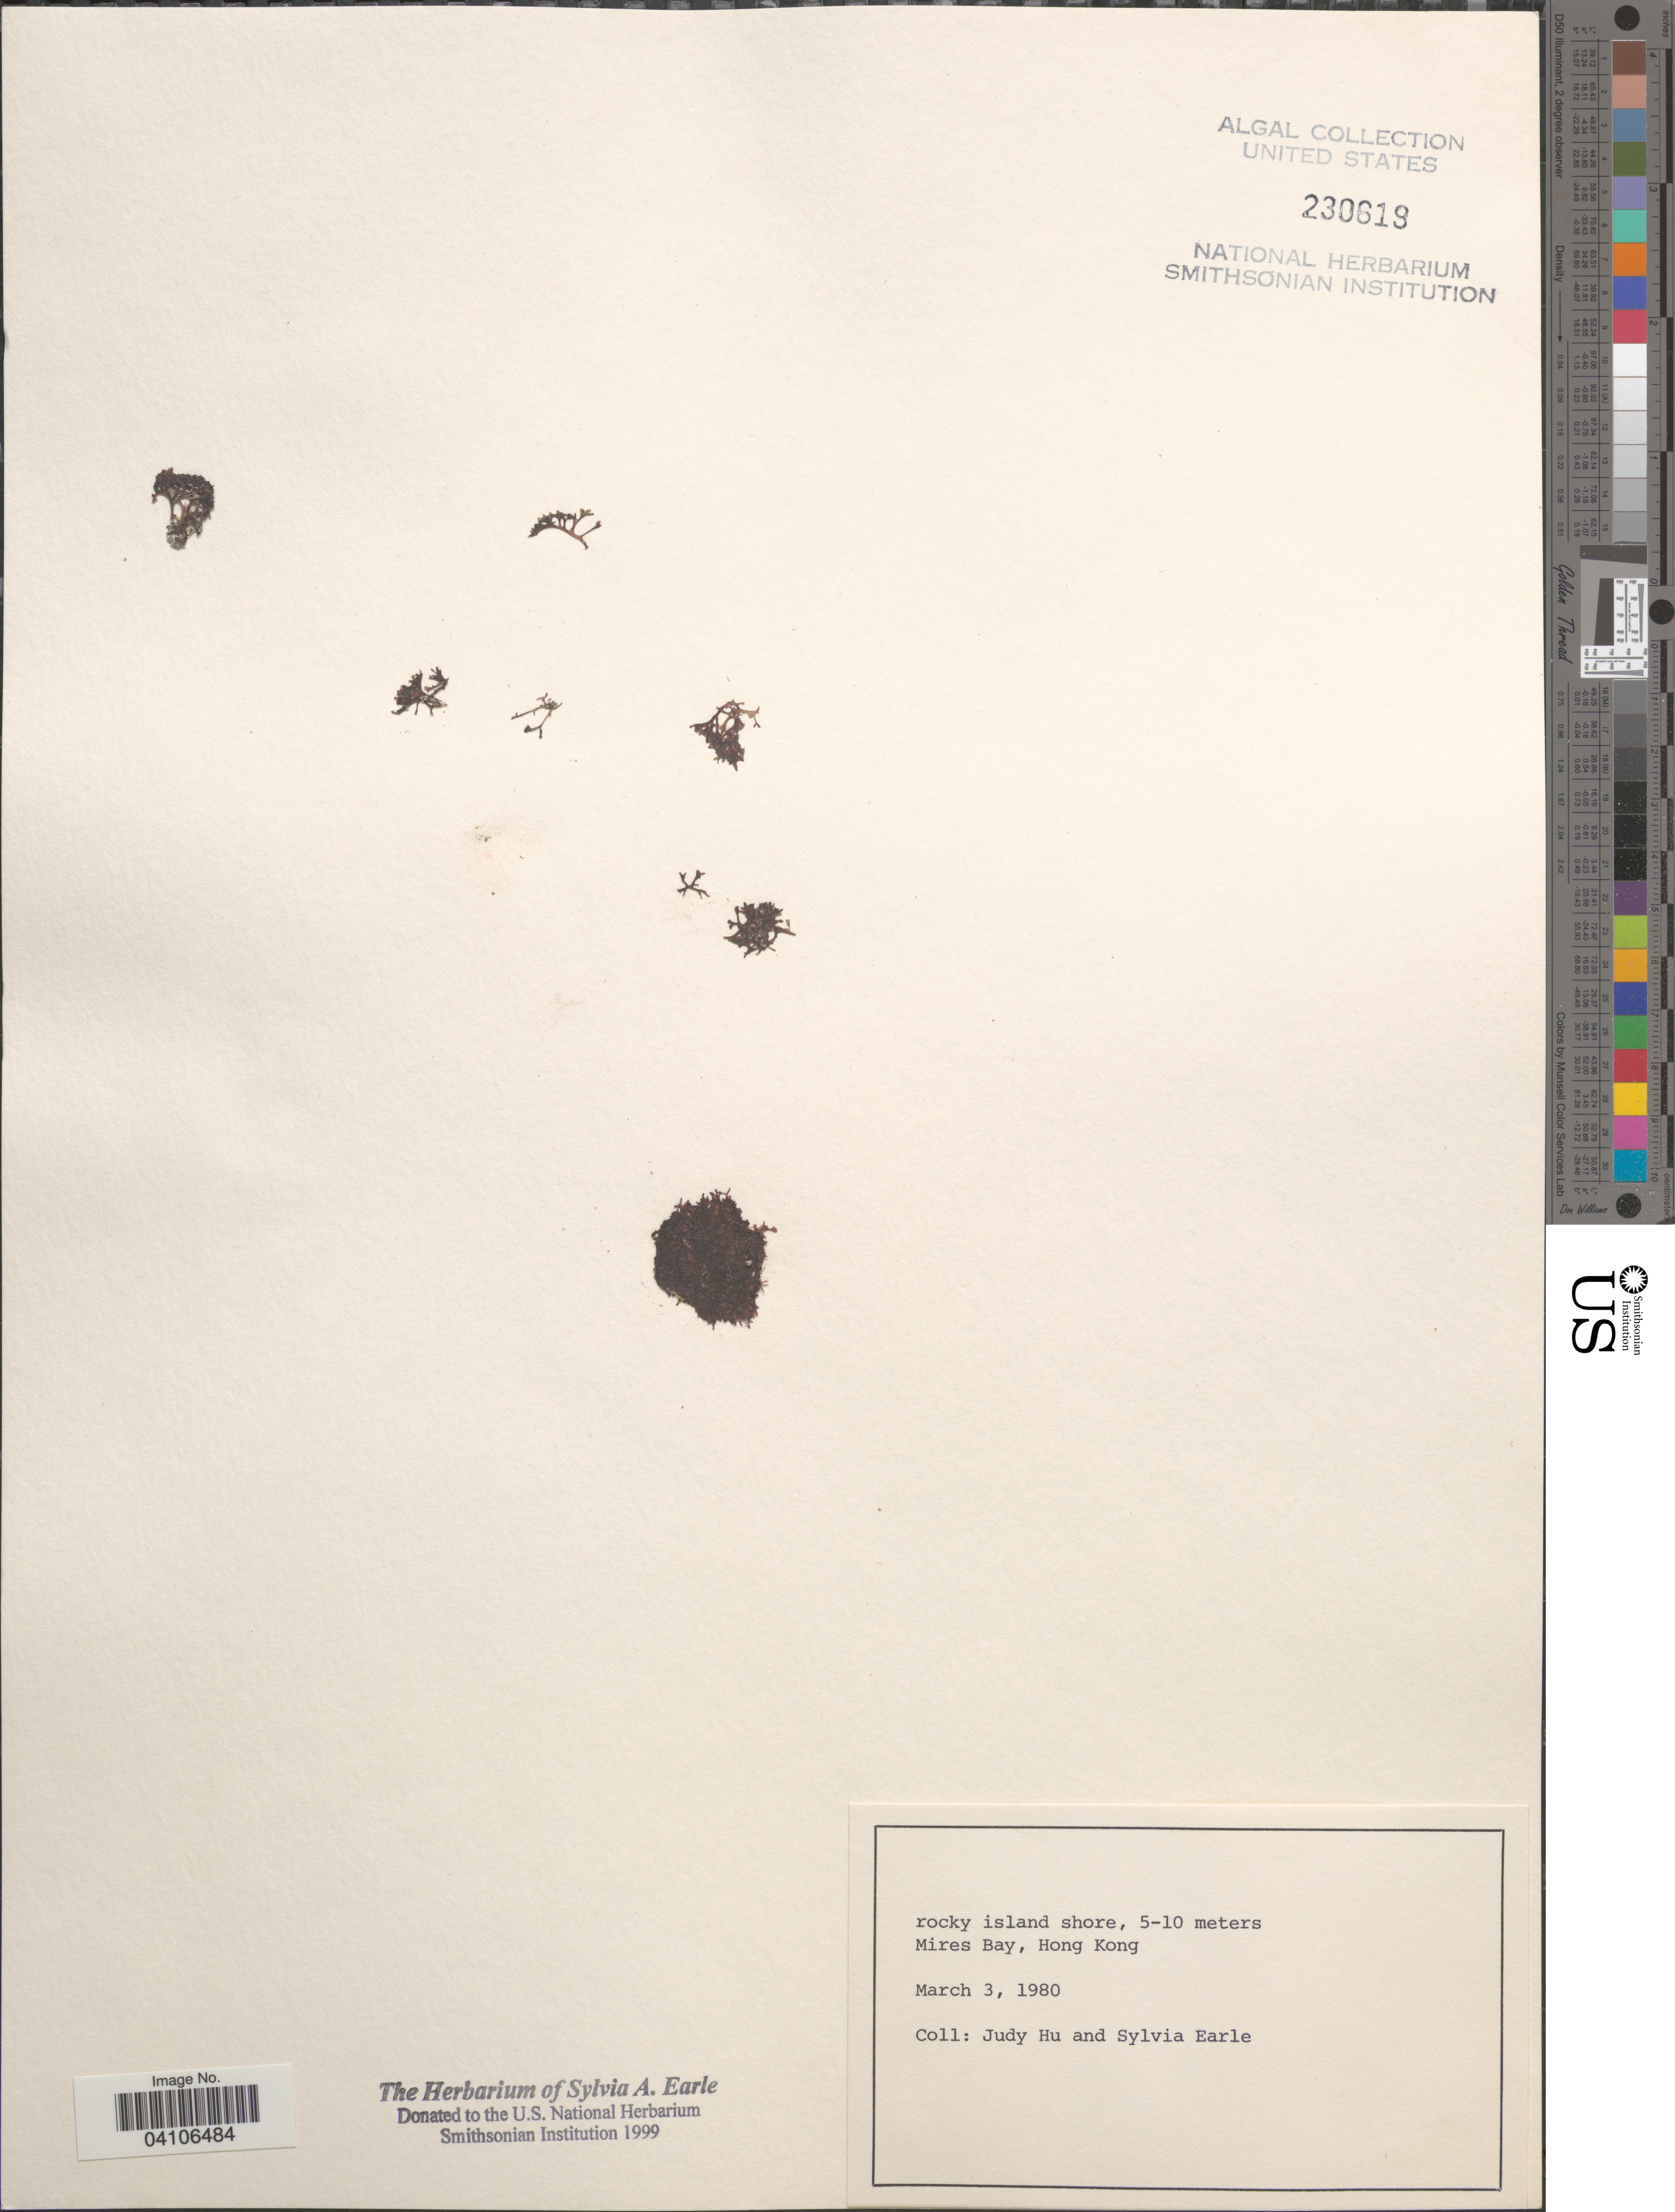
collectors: J. Hu & S. A. Earle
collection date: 1980-03-03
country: China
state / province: Hong Kong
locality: Mires Bay.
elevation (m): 5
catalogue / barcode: US 230619